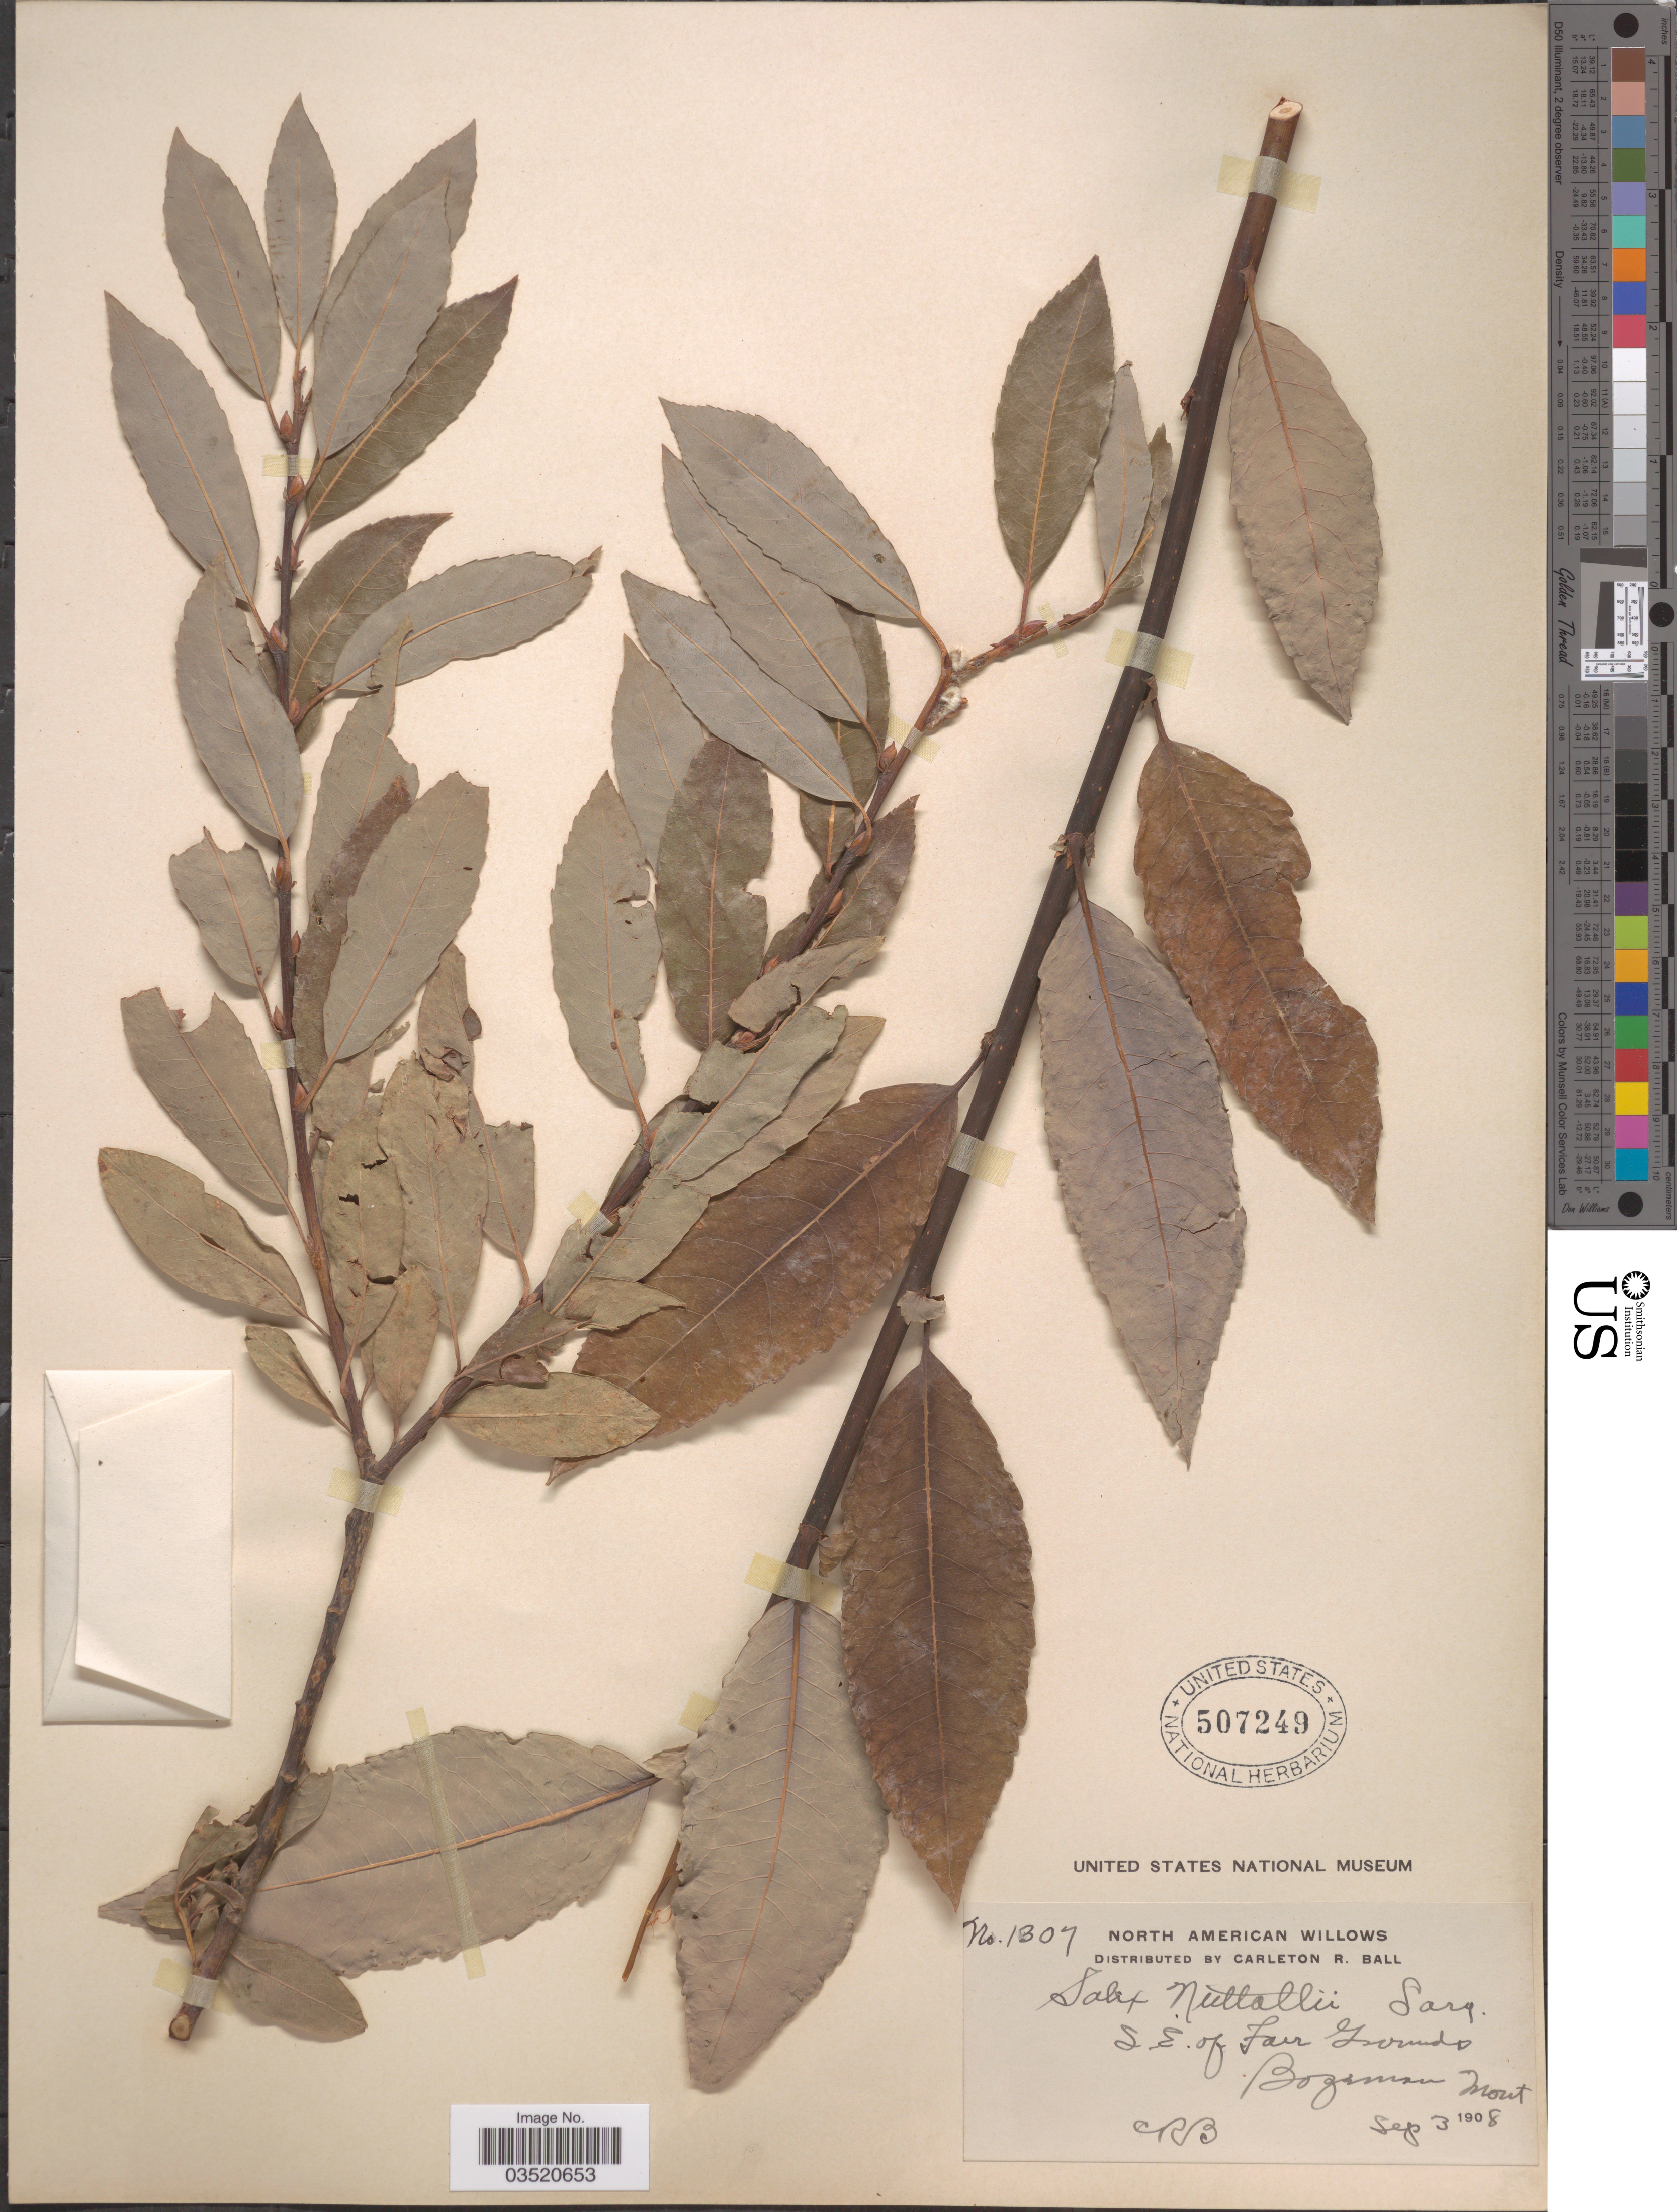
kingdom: Plantae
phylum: Tracheophyta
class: Magnoliopsida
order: Malpighiales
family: Salicaceae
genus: Salix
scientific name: Salix scouleriana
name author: Barratt ex Hook.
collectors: C. R. Ball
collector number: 1307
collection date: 1908-09-03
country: United States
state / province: Montana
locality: S. E. of Fair Grounds. Bozeman.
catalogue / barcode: US 507249